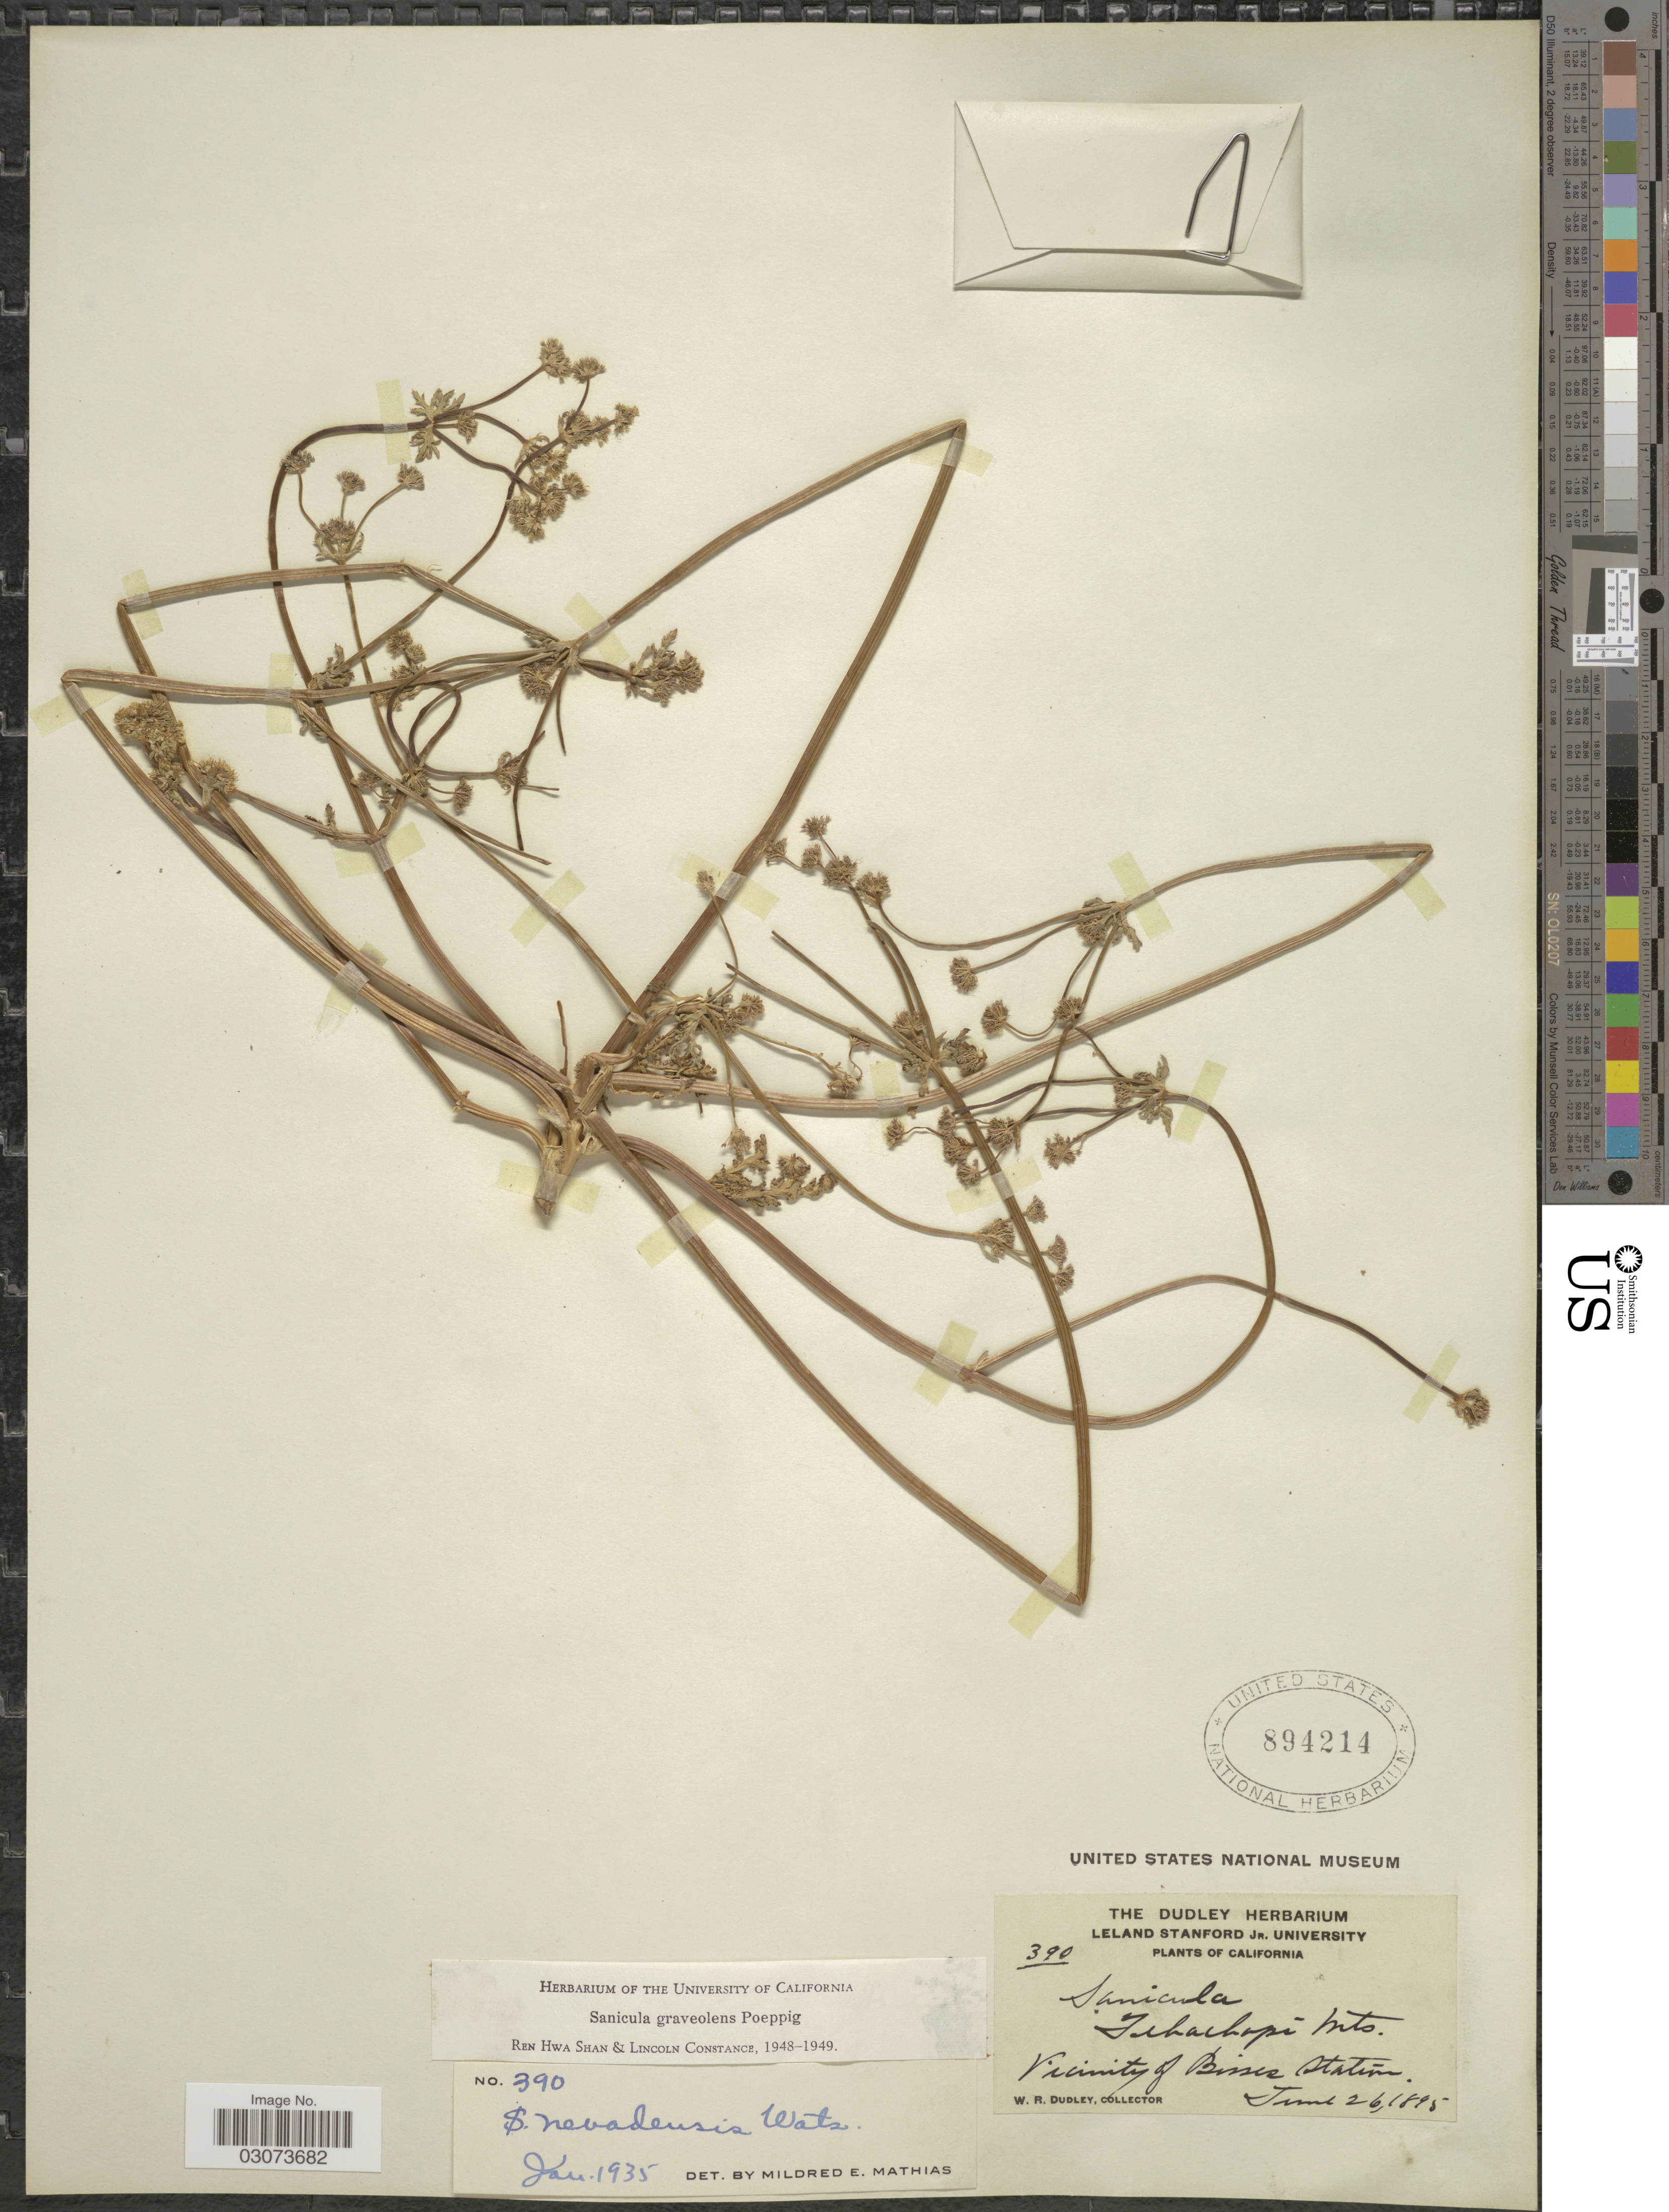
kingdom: Plantae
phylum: Tracheophyta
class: Magnoliopsida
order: Apiales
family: Apiaceae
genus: Sanicula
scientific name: Sanicula graveolens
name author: Poepp. ex DC.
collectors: W. Dudley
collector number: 390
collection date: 1895-06-26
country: United States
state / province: California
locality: Tehachapi Mts. Vicinity of Bisses Station.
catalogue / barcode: US 894214